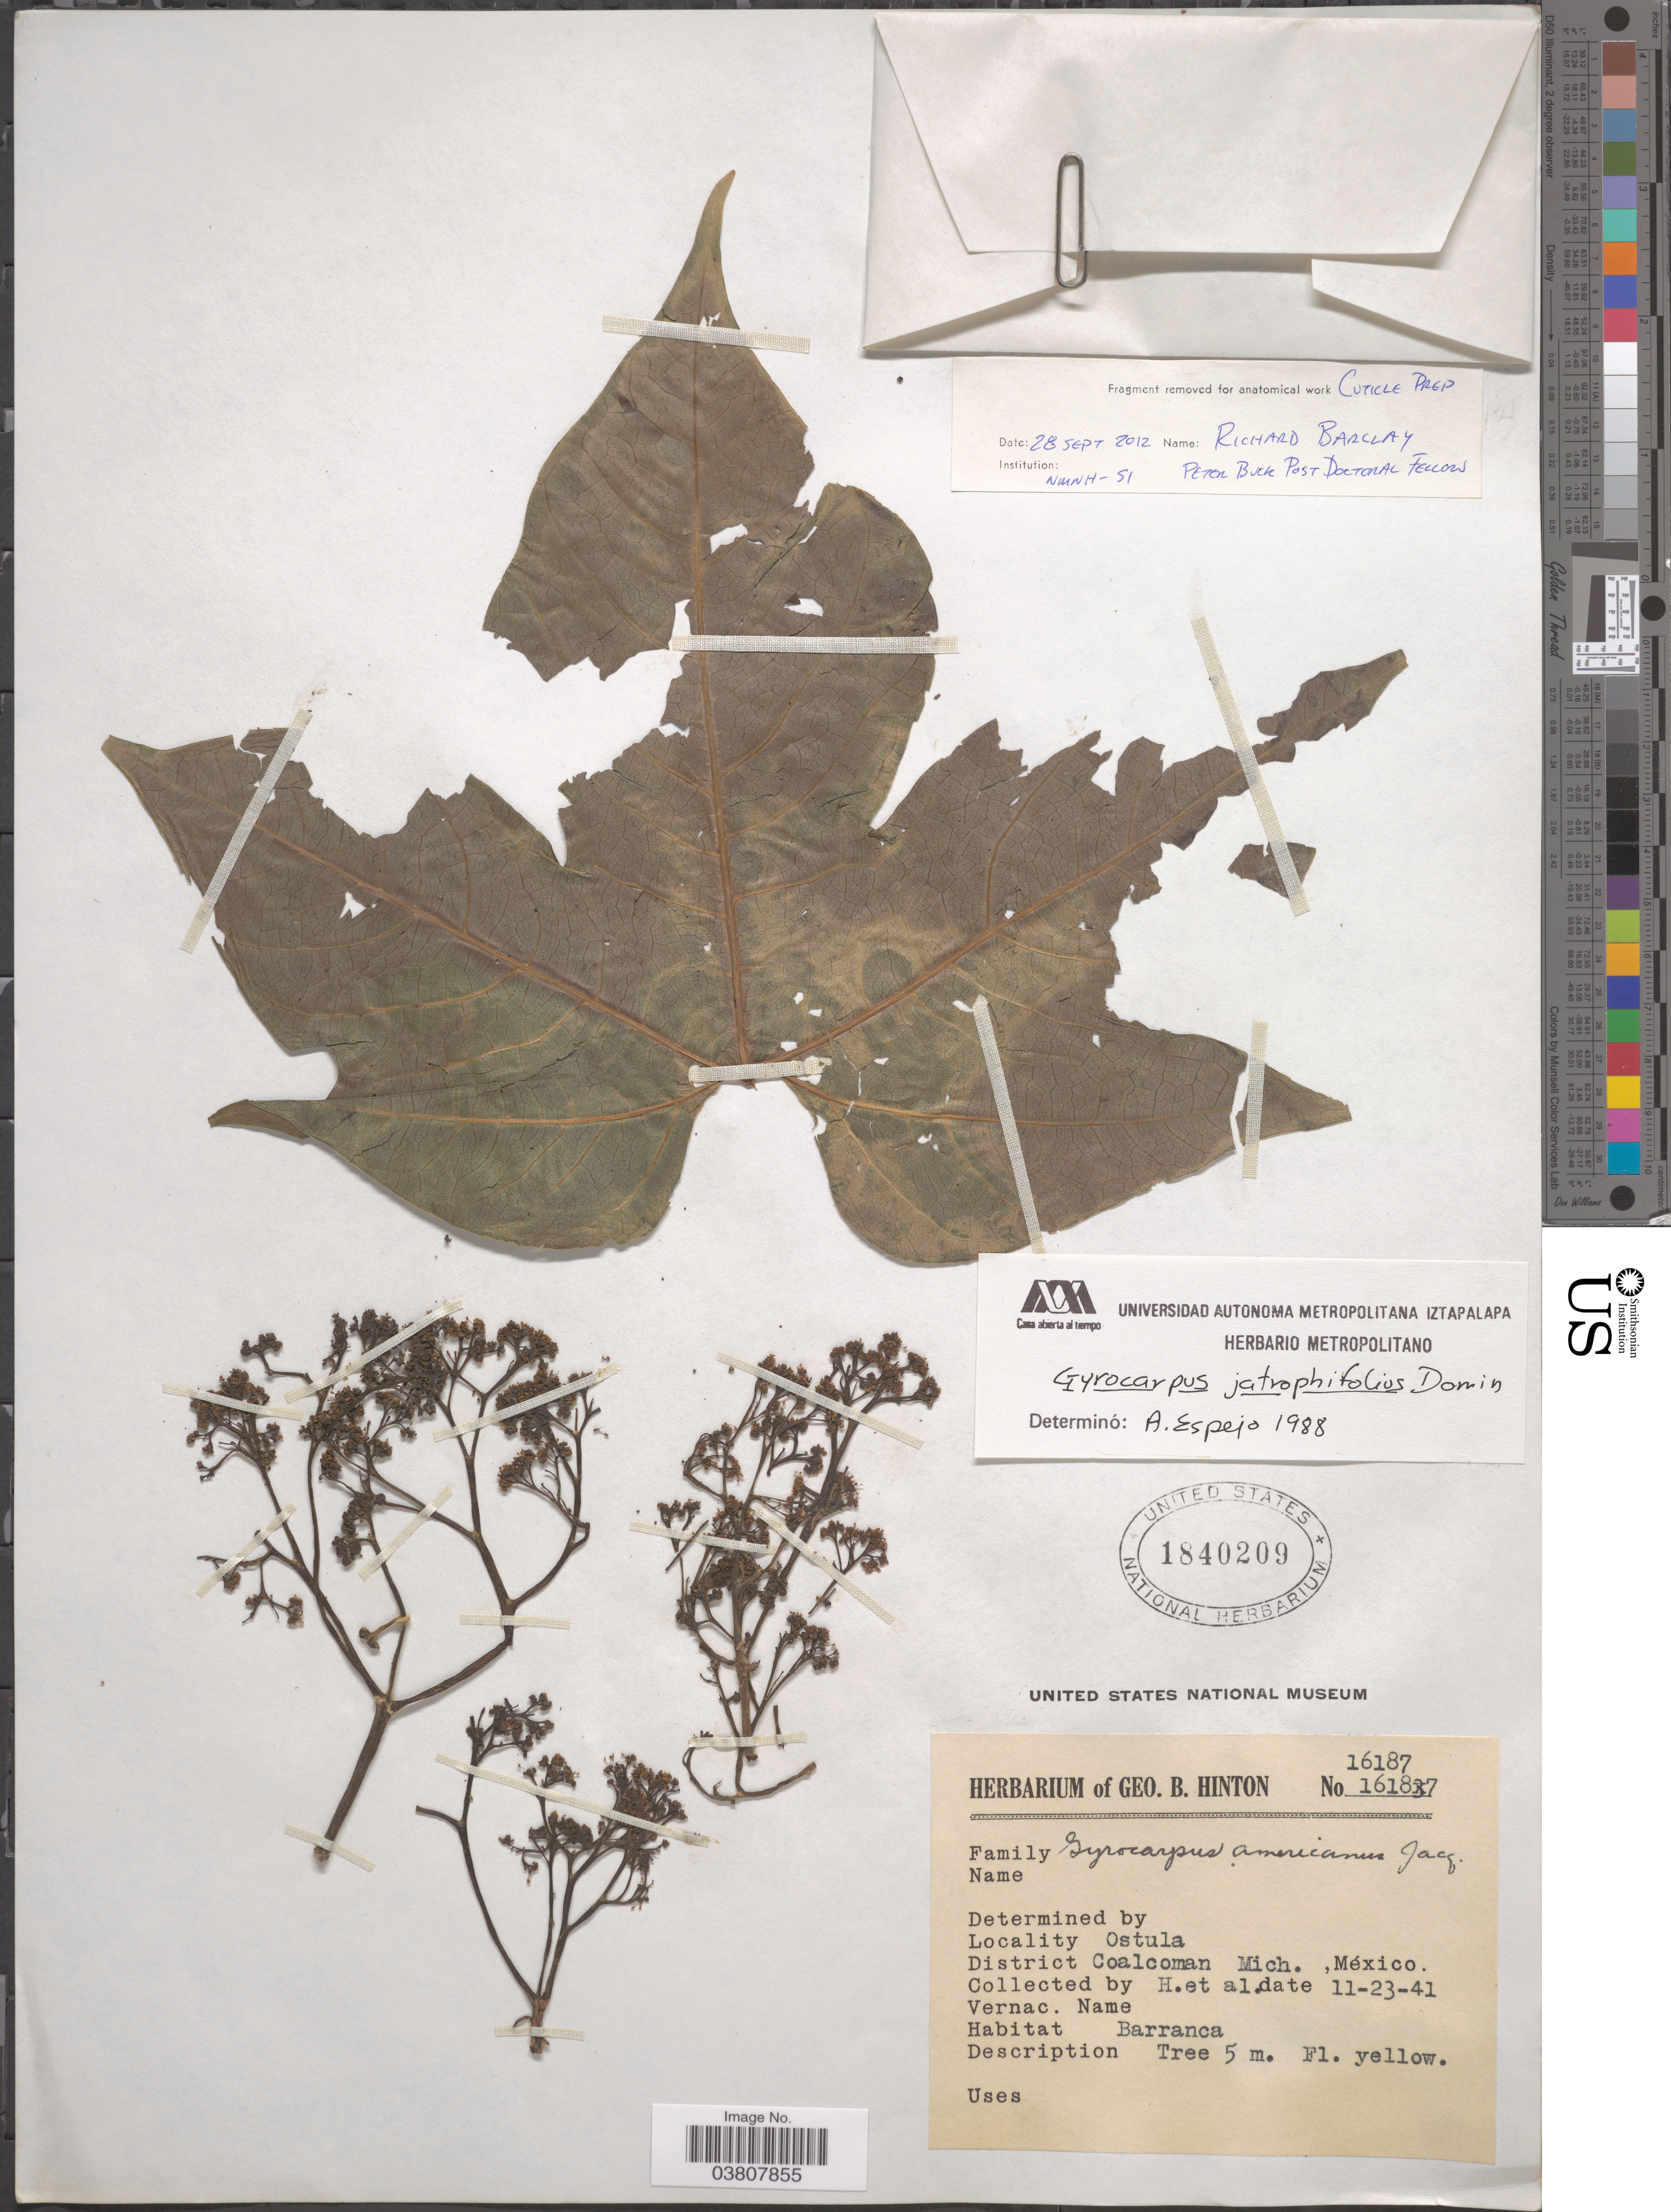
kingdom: Plantae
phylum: Tracheophyta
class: Magnoliopsida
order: Laurales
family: Hernandiaceae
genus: Gyrocarpus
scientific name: Gyrocarpus jatrophifolius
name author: Domin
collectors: G. B. Hinton & et al.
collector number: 16187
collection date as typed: Transcribed d/m/y: 23/11/41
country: Mexico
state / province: México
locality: Ostula. District Coalcoman.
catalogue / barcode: US 1840209